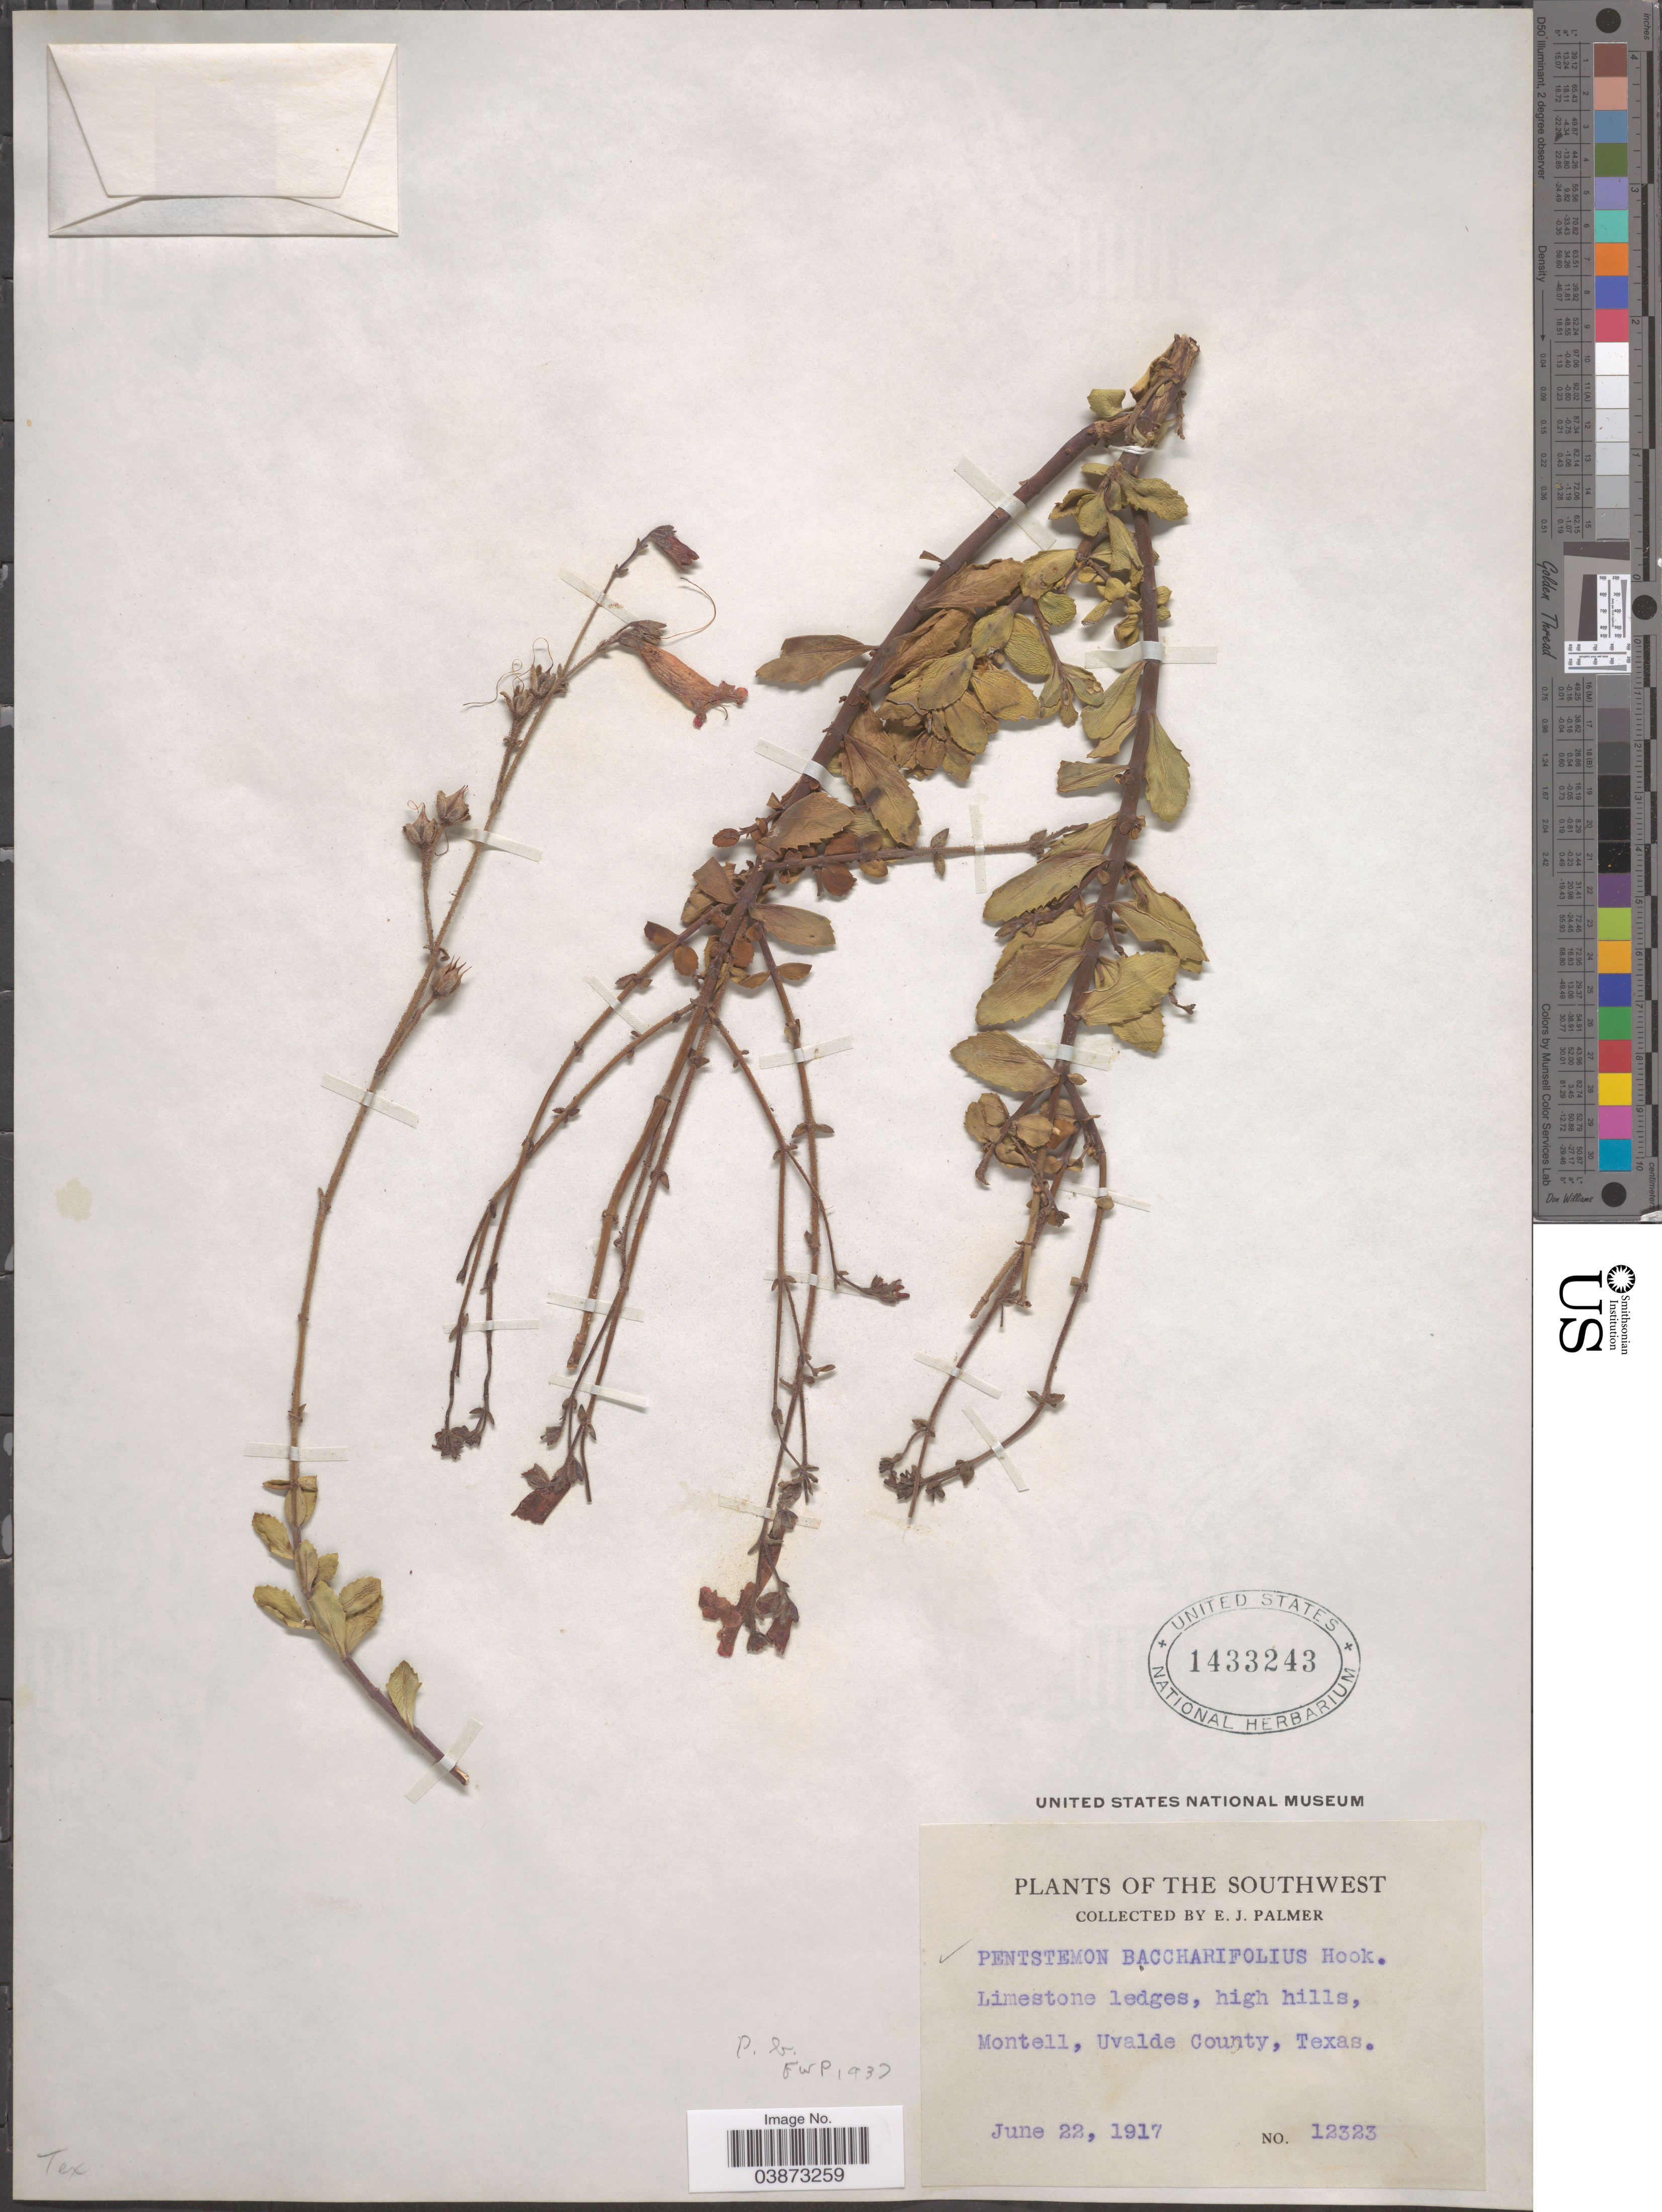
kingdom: Plantae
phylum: Tracheophyta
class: Magnoliopsida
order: Lamiales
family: Plantaginaceae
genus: Penstemon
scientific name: Penstemon baccharifolius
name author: Hook.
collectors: E. J. Palmer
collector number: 12323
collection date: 1917-06-22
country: United States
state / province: Texas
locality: The Southwest. Montell, Uvalde County.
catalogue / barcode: US 1433243